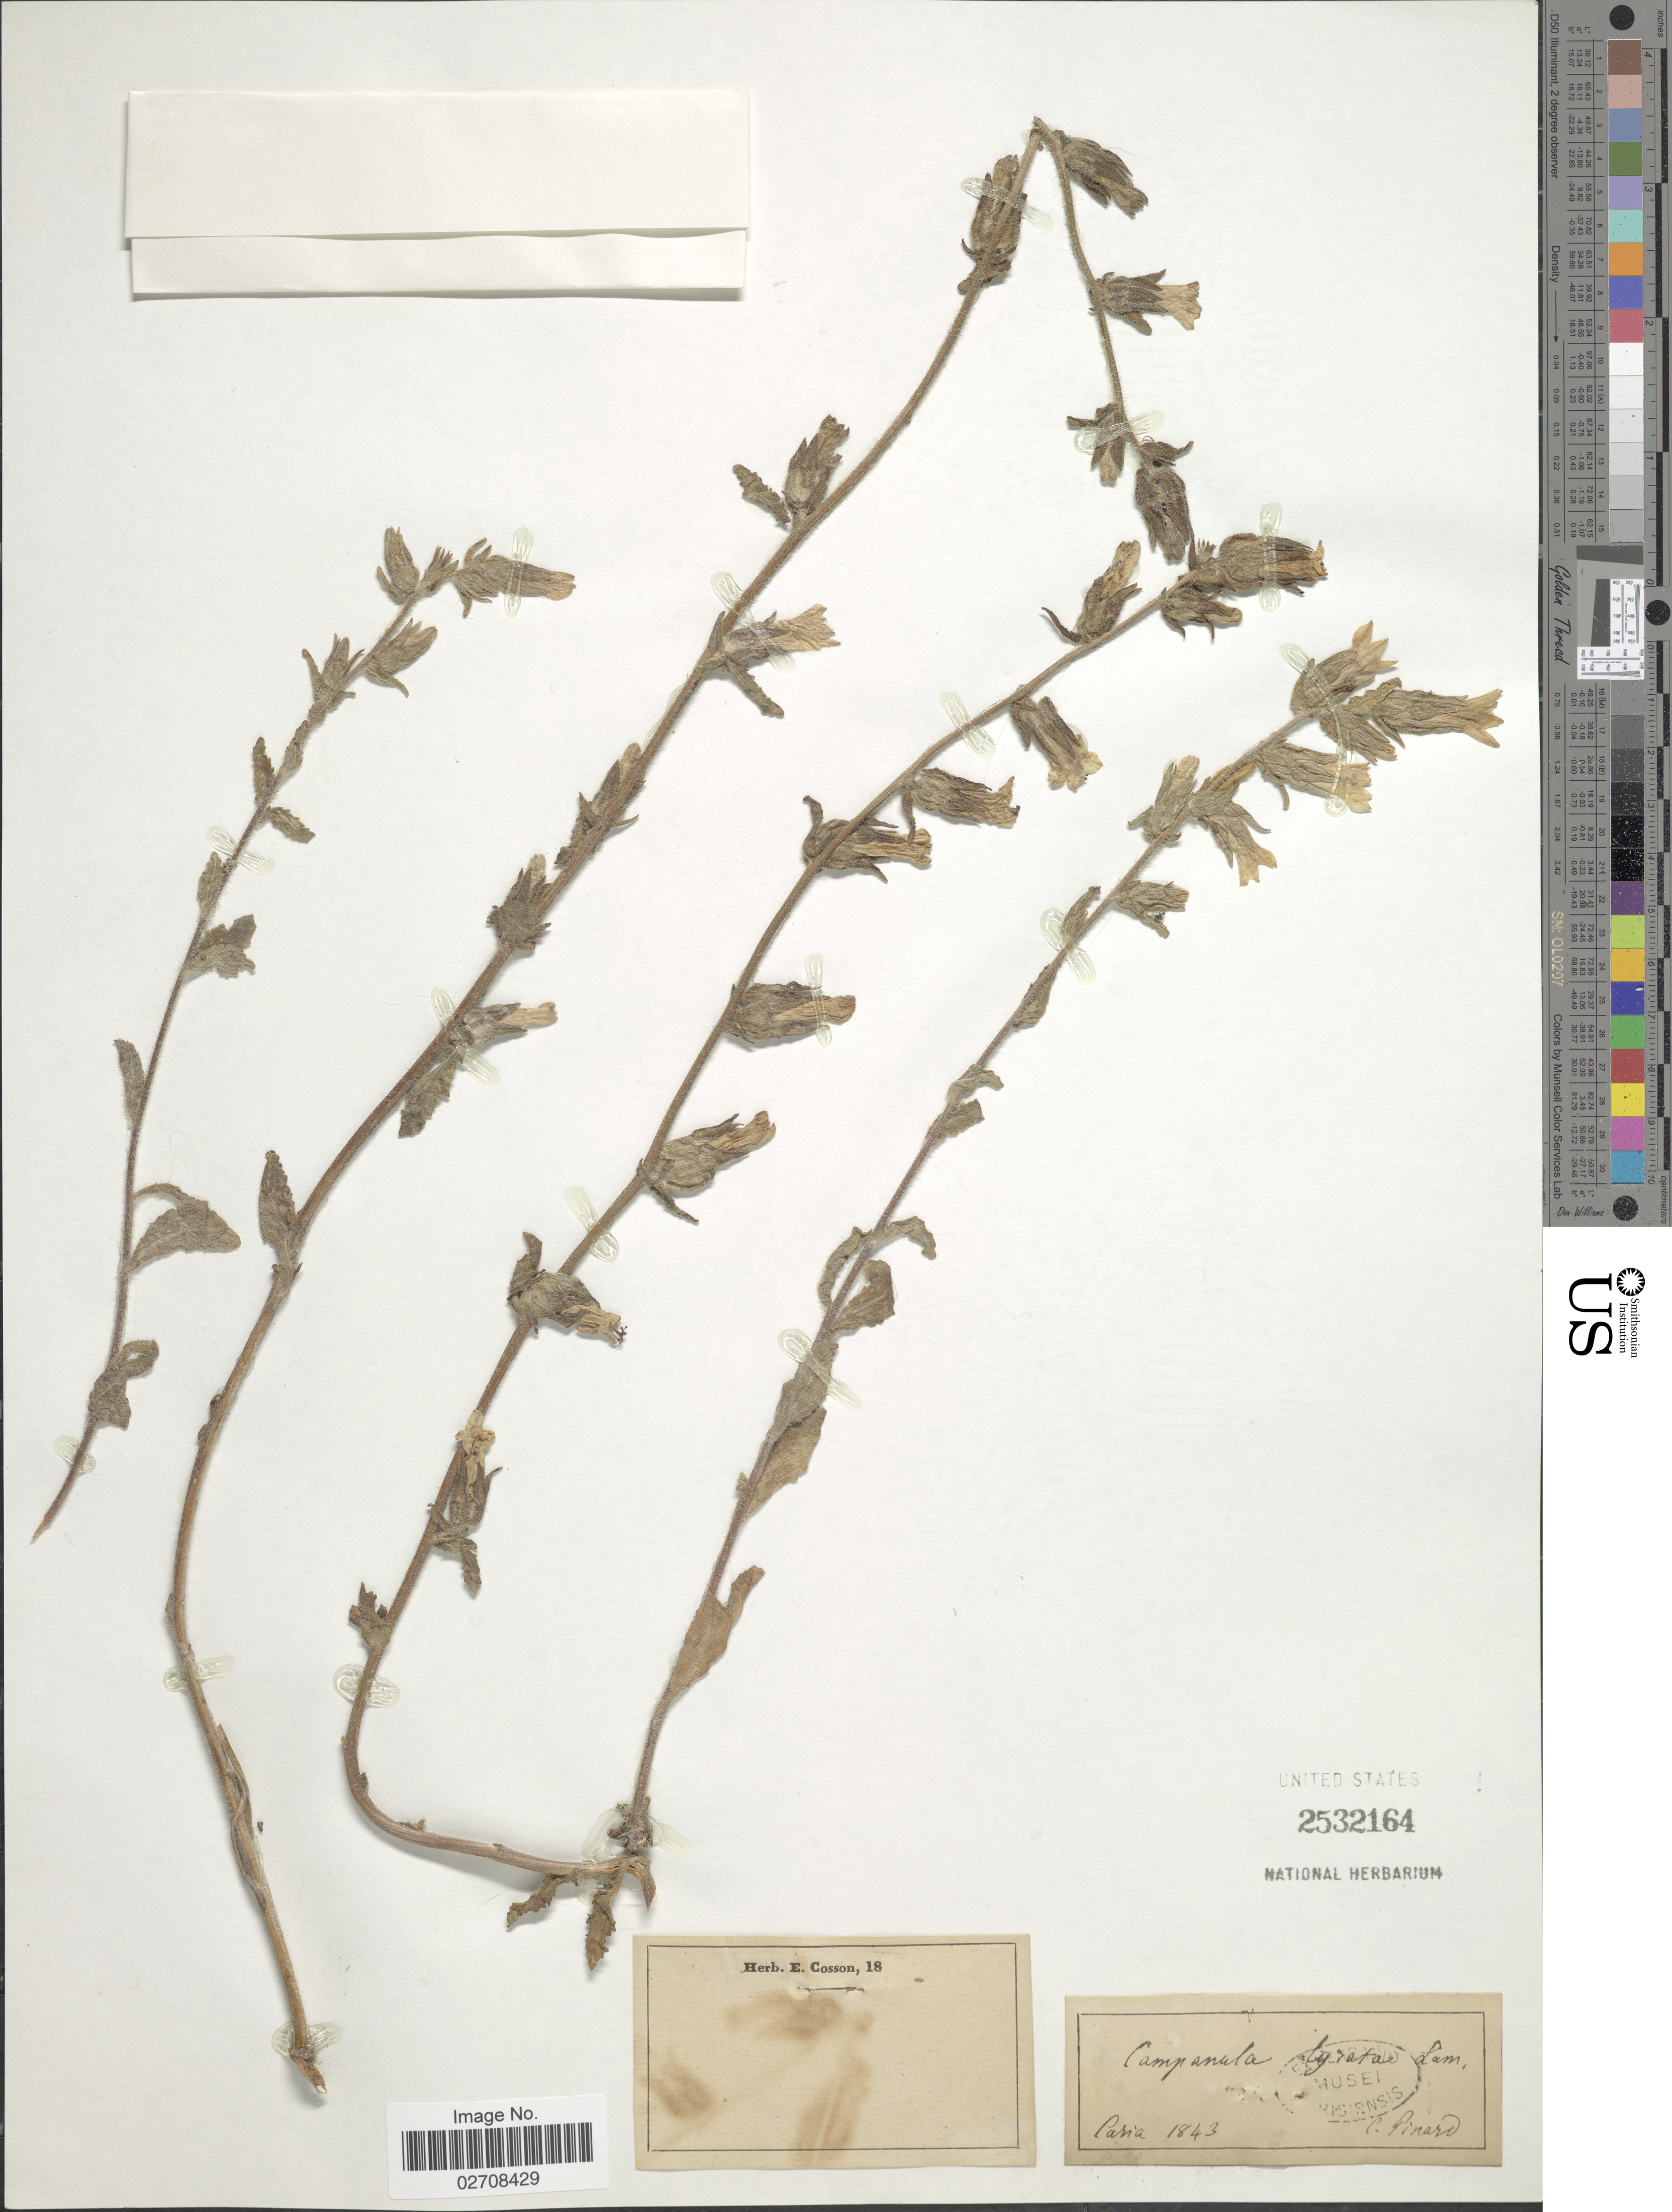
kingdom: Plantae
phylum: Tracheophyta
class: Magnoliopsida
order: Asterales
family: Campanulaceae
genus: Campanula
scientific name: Campanula lyrata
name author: Lam.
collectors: C. Pinard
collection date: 1843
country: Turkey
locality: Caria.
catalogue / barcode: US 2532164